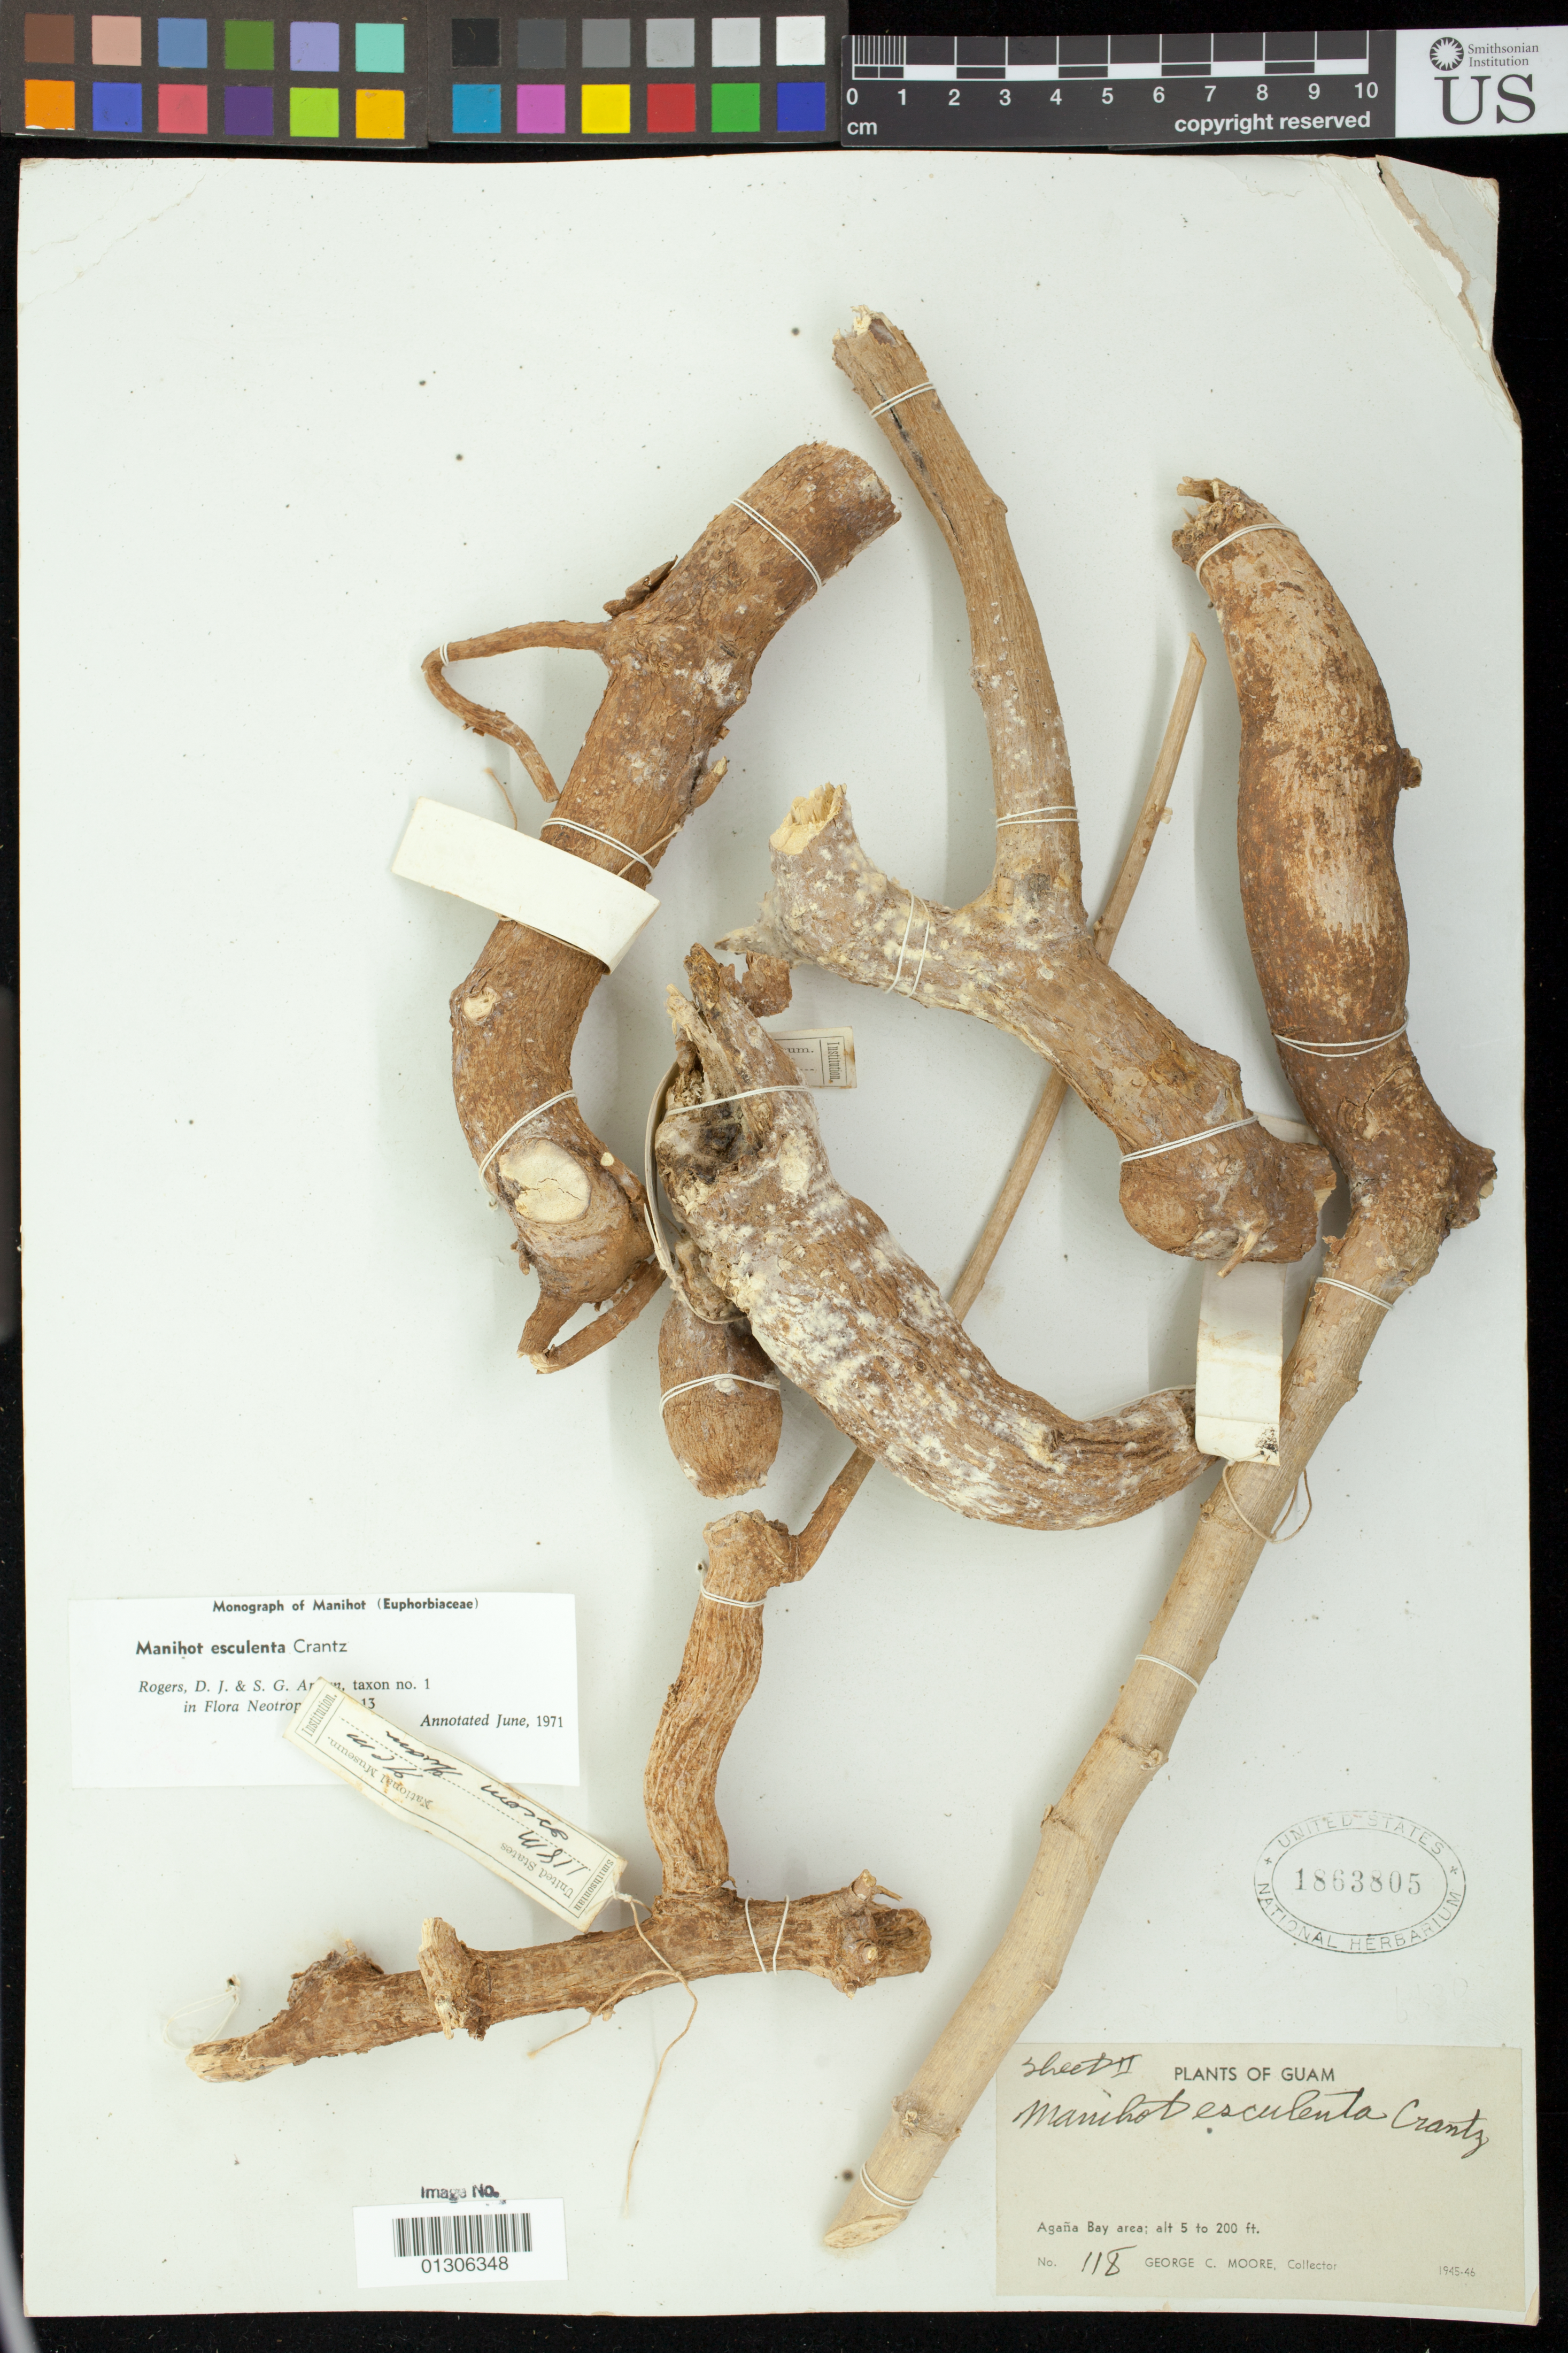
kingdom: Plantae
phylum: Tracheophyta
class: Magnoliopsida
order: Malpighiales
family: Euphorbiaceae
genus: Manihot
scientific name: Manihot esculenta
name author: Crantz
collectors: G. C. Moore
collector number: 118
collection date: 1945/1946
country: Guam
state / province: Hagatna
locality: Agana Bay area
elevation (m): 2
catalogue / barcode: US 1863805